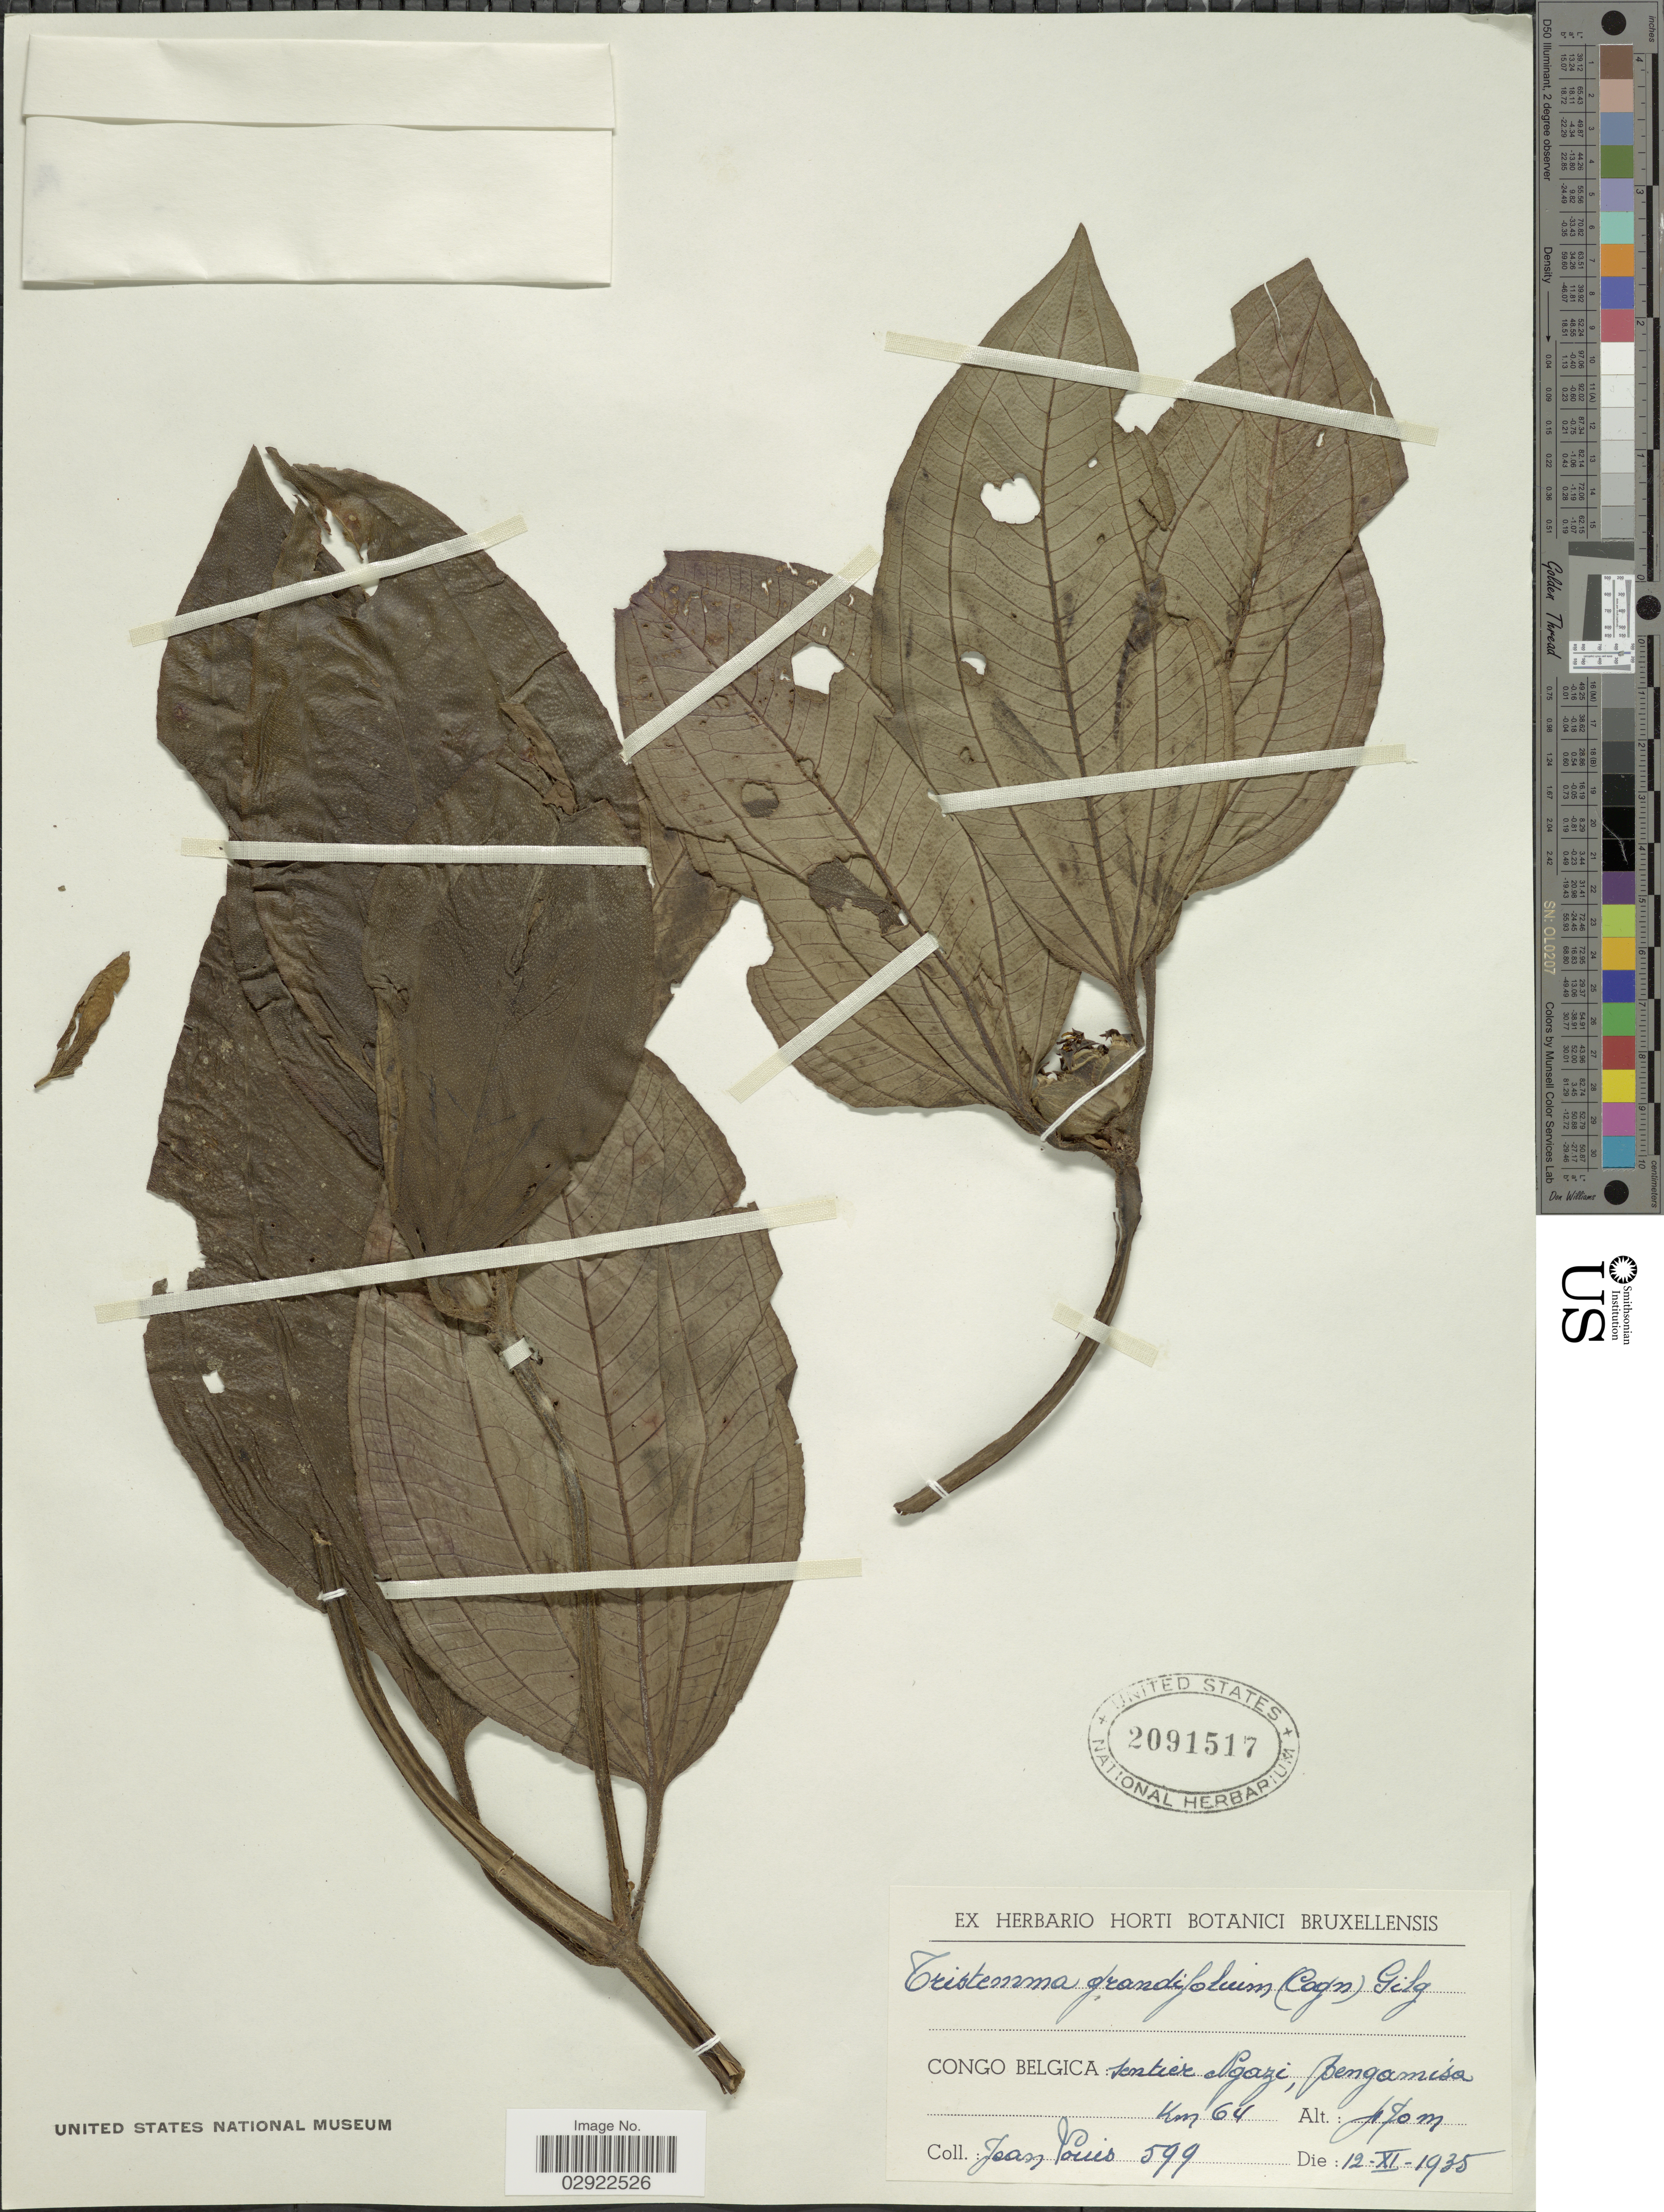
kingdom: Plantae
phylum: Tracheophyta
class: Magnoliopsida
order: Myrtales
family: Melastomataceae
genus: Tristemma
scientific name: Tristemma mauritianum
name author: J.F. Gmel.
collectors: J. Louis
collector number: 599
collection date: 1935-11-12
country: Congo, Democratic Republic of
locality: Congo Belgica: sentier Ngazi, Bengamisa, Km 64.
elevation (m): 470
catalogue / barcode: US 2091517